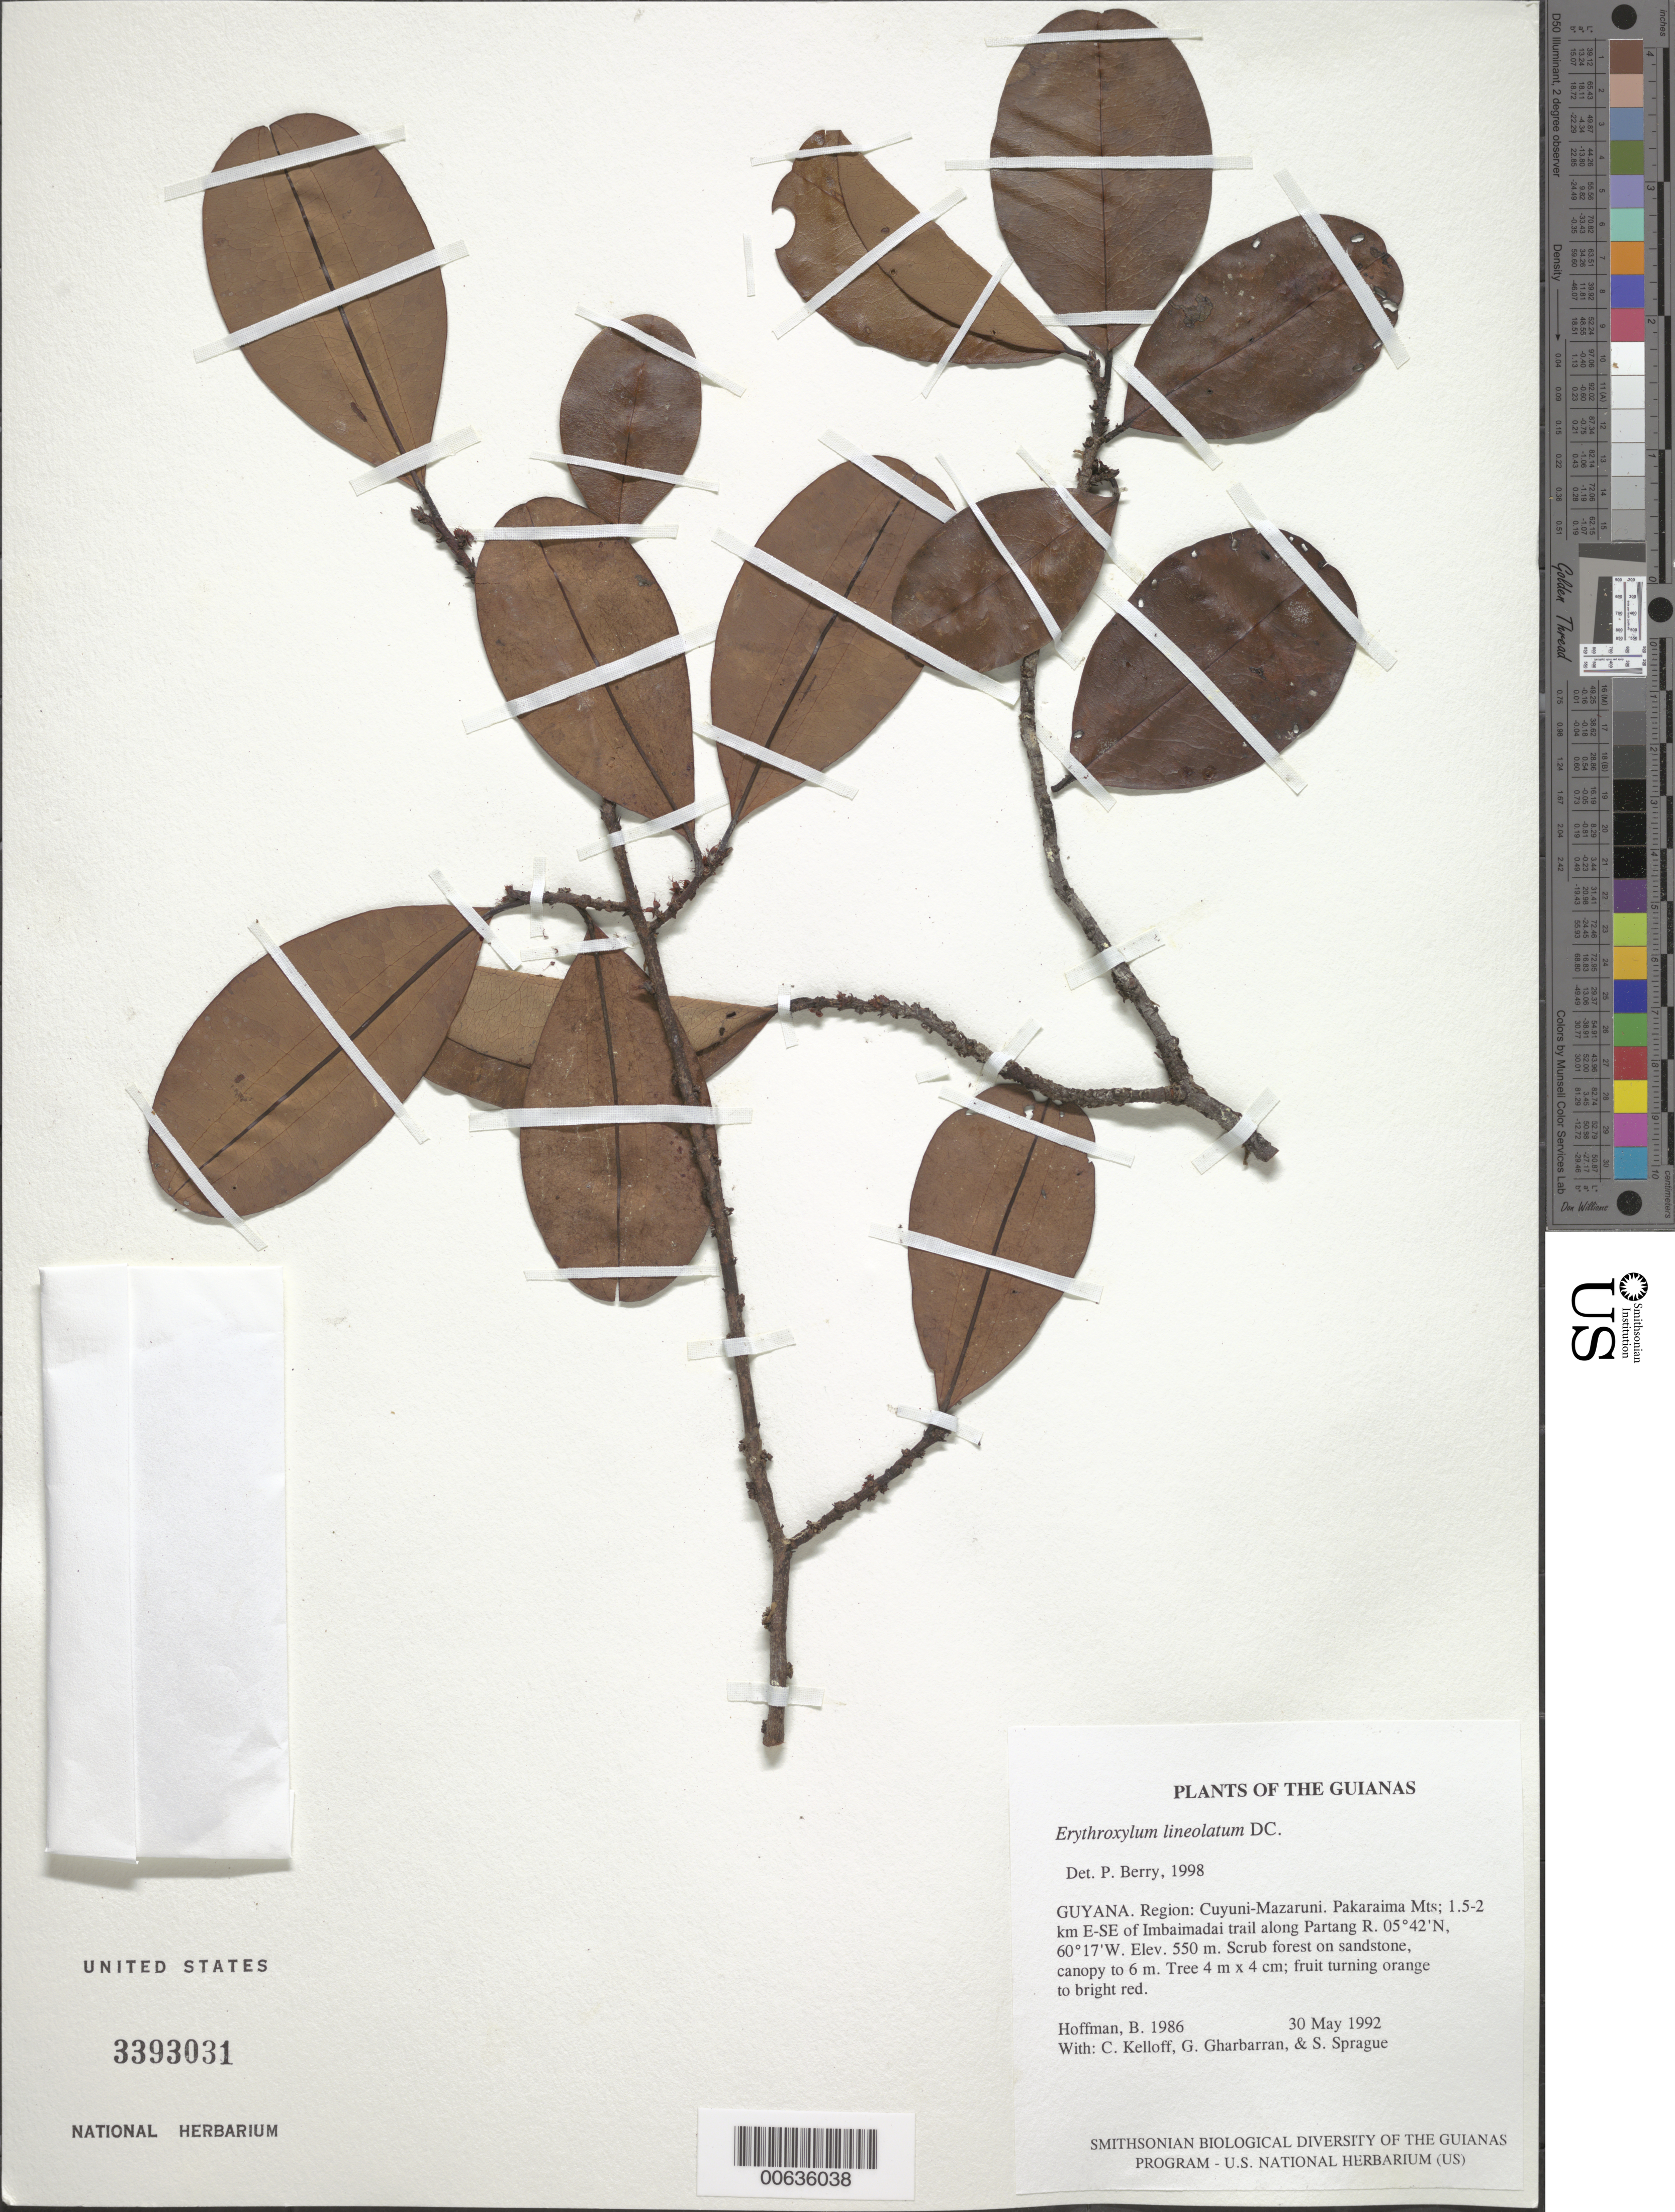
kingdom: Plantae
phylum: Tracheophyta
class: Magnoliopsida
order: Malpighiales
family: Erythroxylaceae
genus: Erythroxylum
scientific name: Erythroxylum lineolatum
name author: DC.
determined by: Berry, P. E., (WIS), University of Wisconsin - Madison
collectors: B. Hoffman, C. L. Kelloff, G. Gharbarran & S. Sprague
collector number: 1986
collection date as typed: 30 May 1992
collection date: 1992-05-30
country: Guyana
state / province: Cuyuni-Mazaruni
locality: Pakaraima Mts; 1.5-2 km ESE of Imbaimadai trail along Partang River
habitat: Scrub forest on sandstone, canopy to 6 m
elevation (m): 550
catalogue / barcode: US 3393031